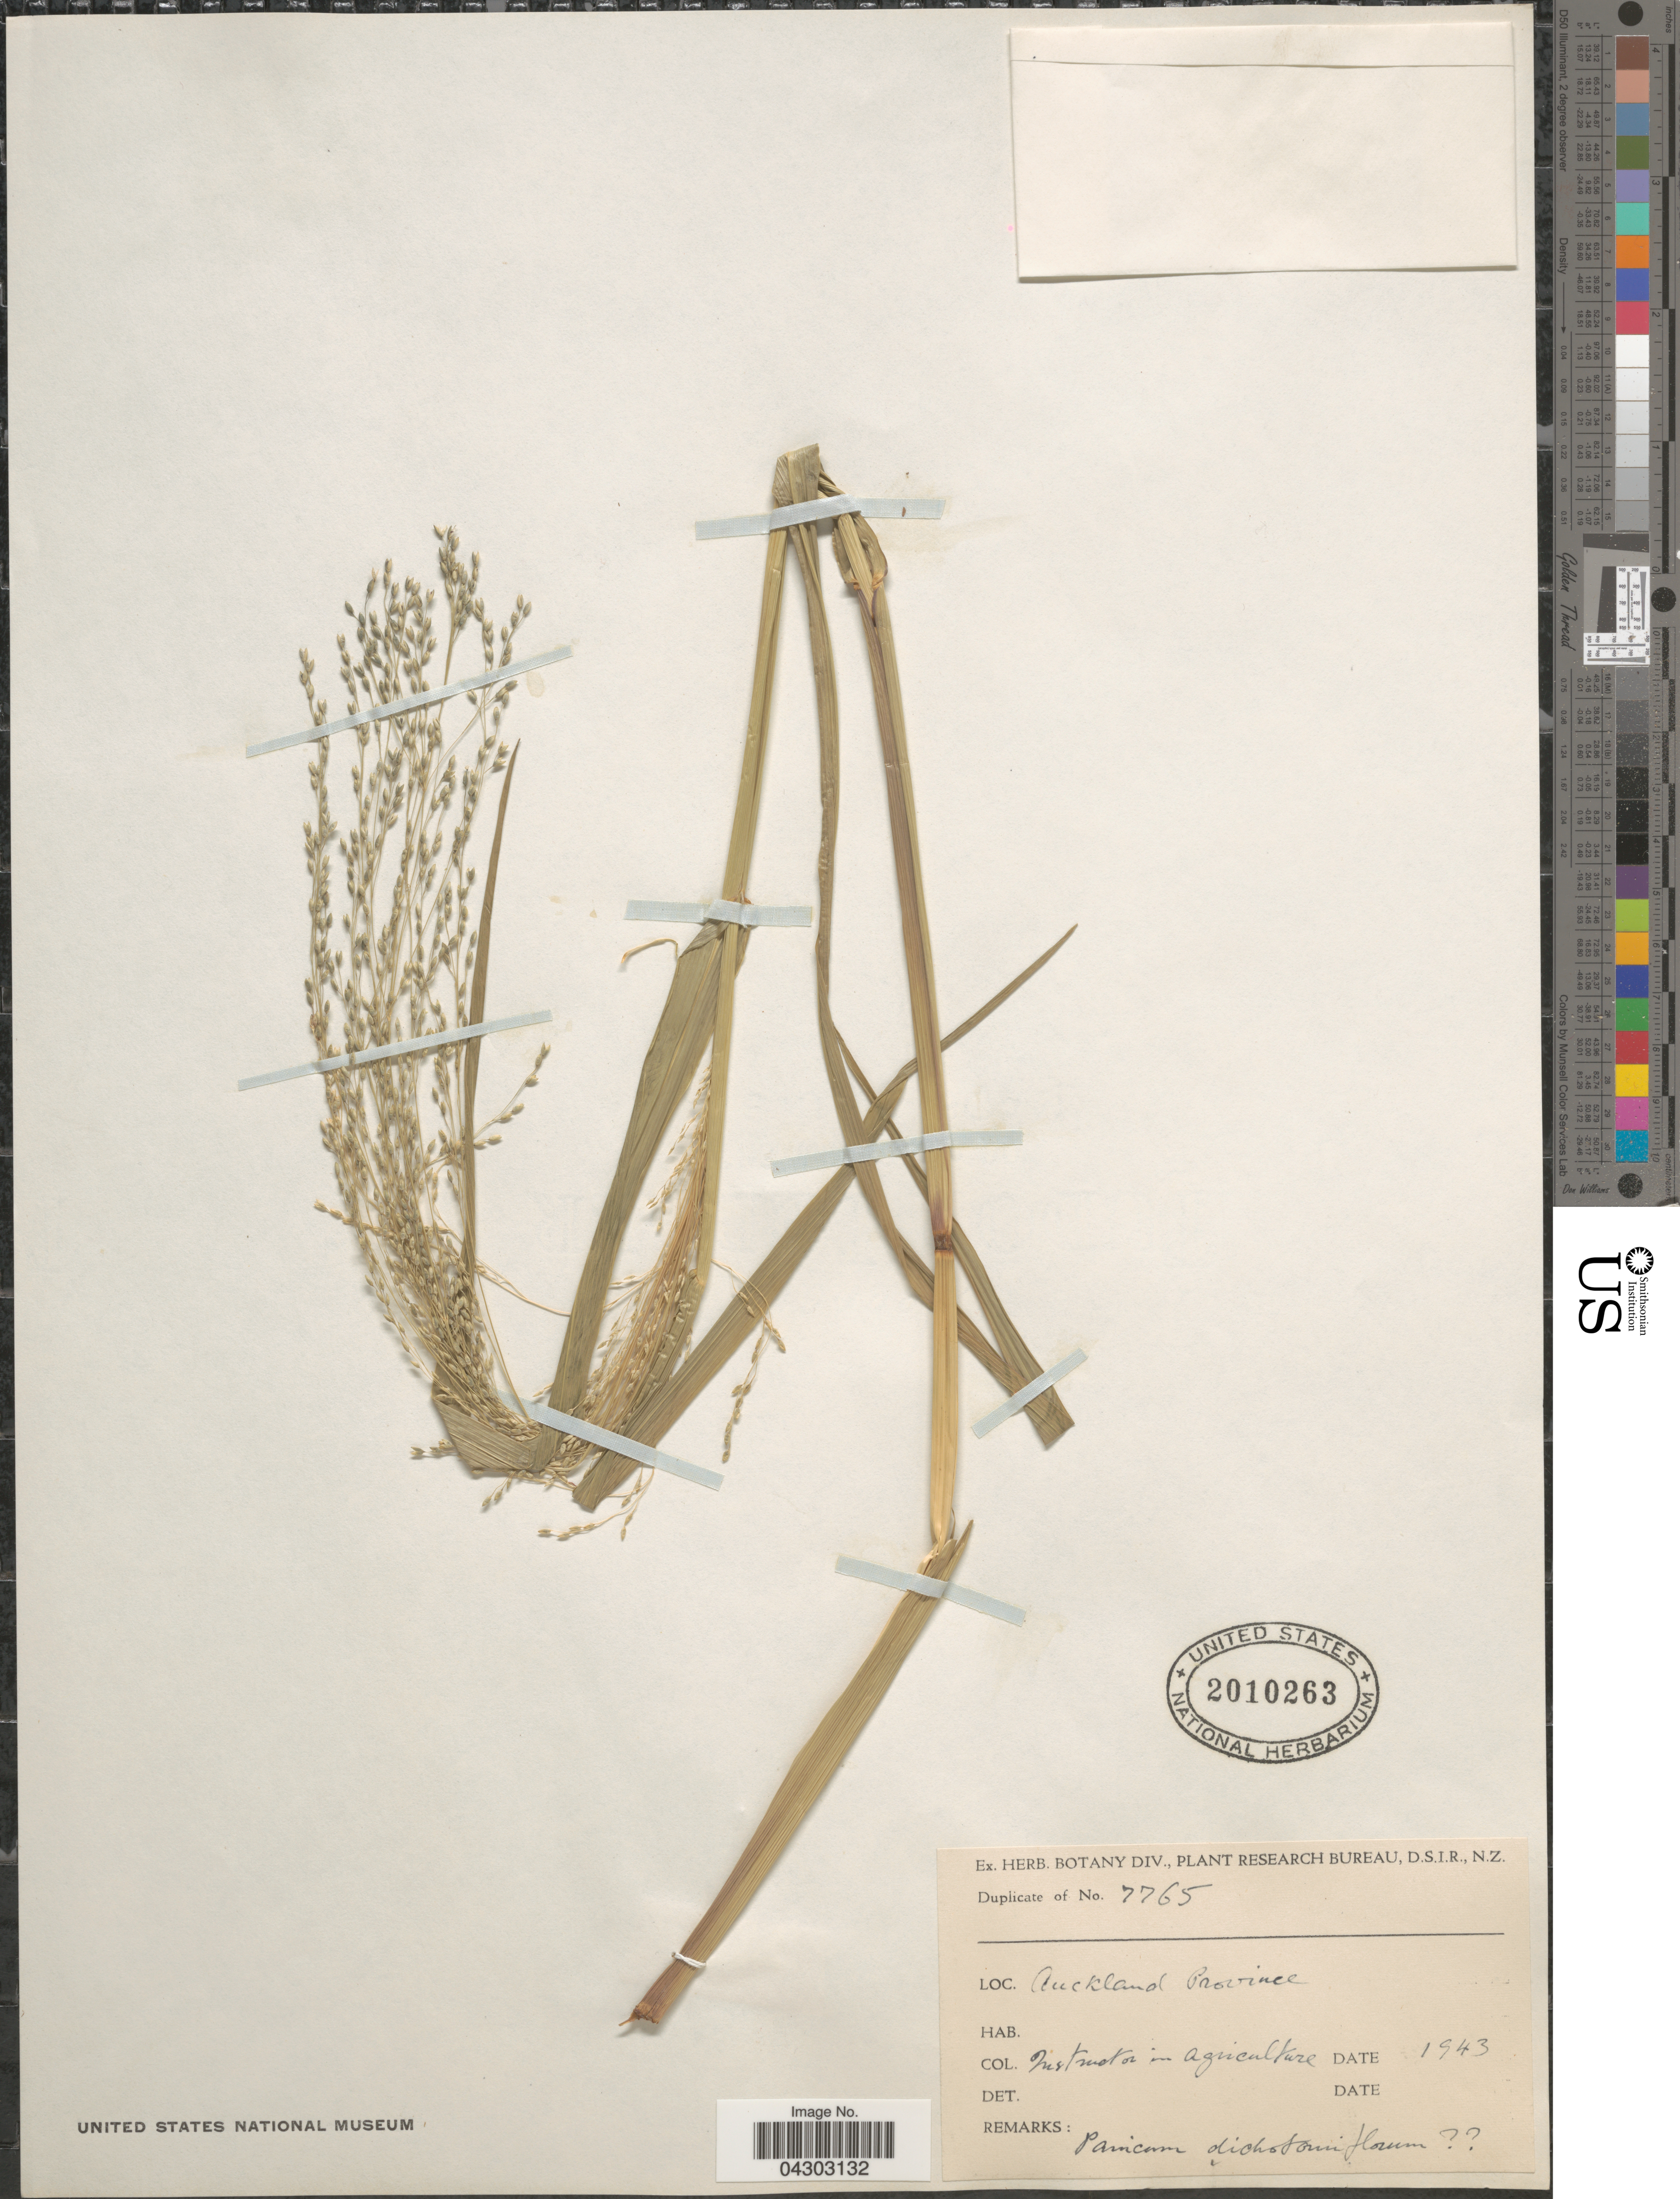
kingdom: Plantae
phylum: Tracheophyta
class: Liliopsida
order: Poales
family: Poaceae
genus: Panicum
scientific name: Panicum dichotomiflorum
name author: Michx.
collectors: Instructor in Agriculture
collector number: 7765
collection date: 1943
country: New Zealand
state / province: Auckland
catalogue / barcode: US 2010263